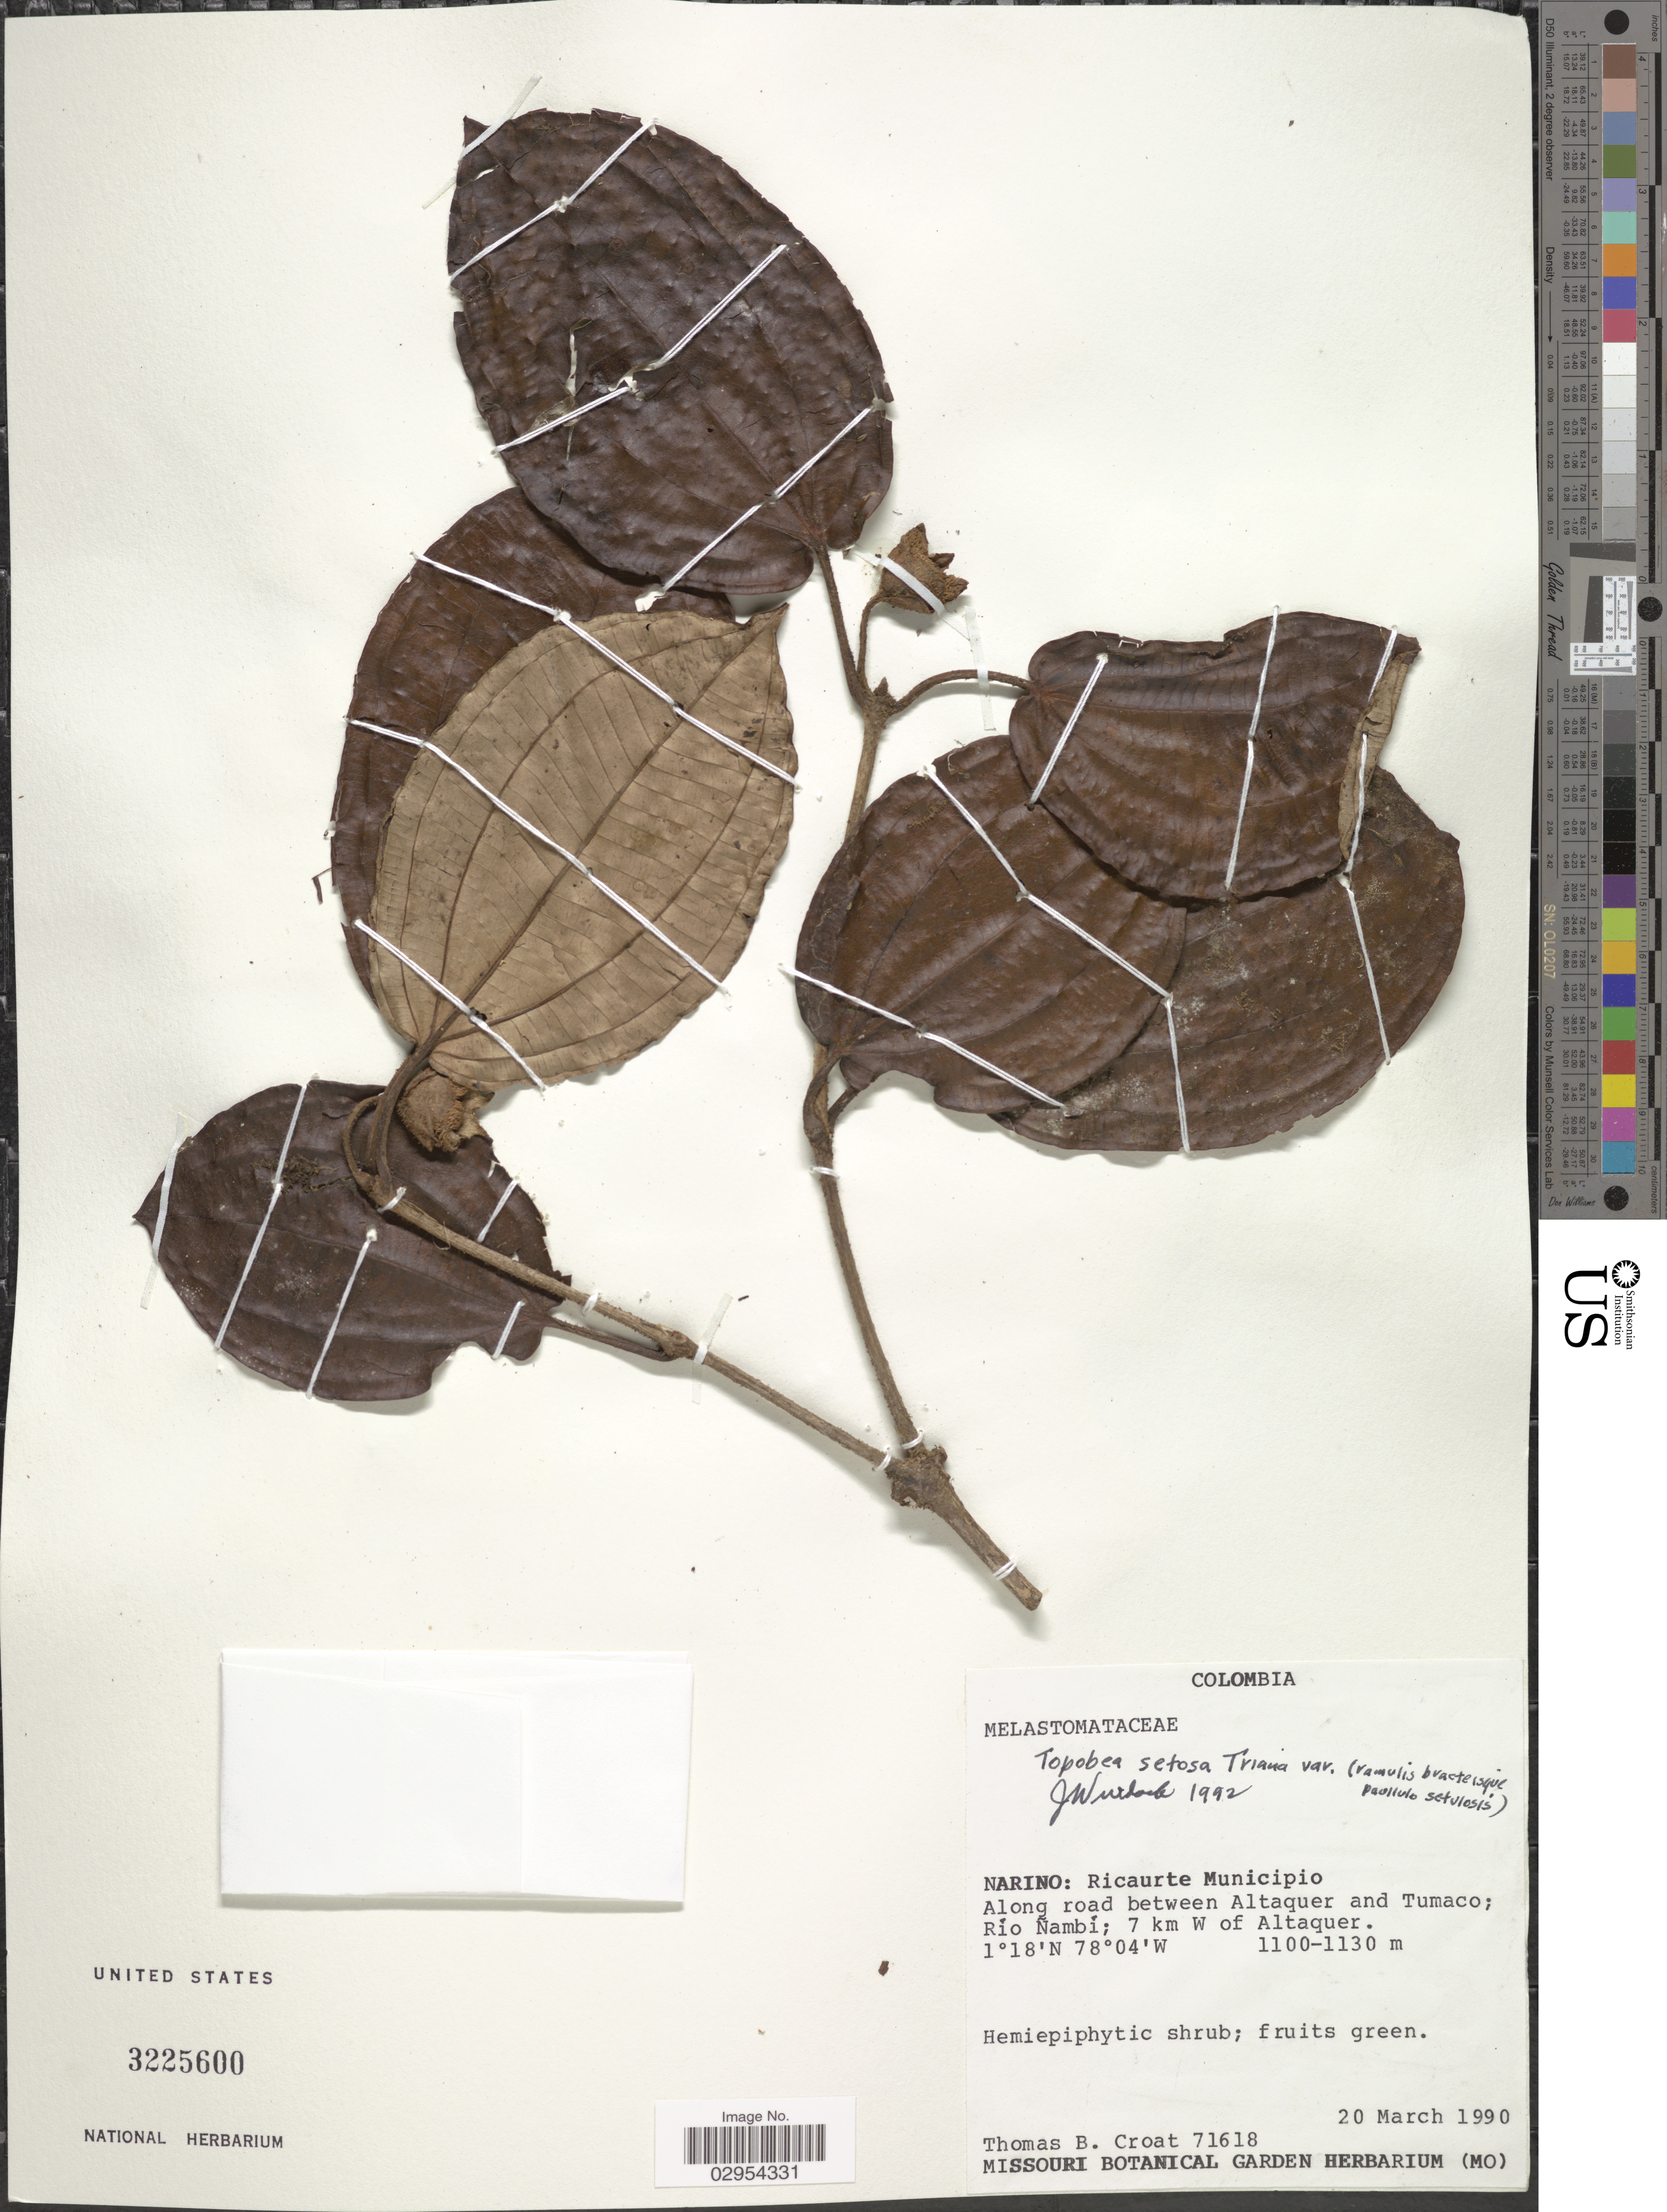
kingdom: Plantae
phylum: Tracheophyta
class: Magnoliopsida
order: Myrtales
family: Melastomataceae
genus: Topobea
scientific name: Topobea setosa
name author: Triana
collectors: T. B. Croat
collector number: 71618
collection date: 1990-03-20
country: Colombia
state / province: Nariño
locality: Ricaurte Municipio. Along road between Altaquer and Tumaco; Rio Nambi; 7 km W of Altaquer.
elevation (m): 1100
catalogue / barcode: US 3225600